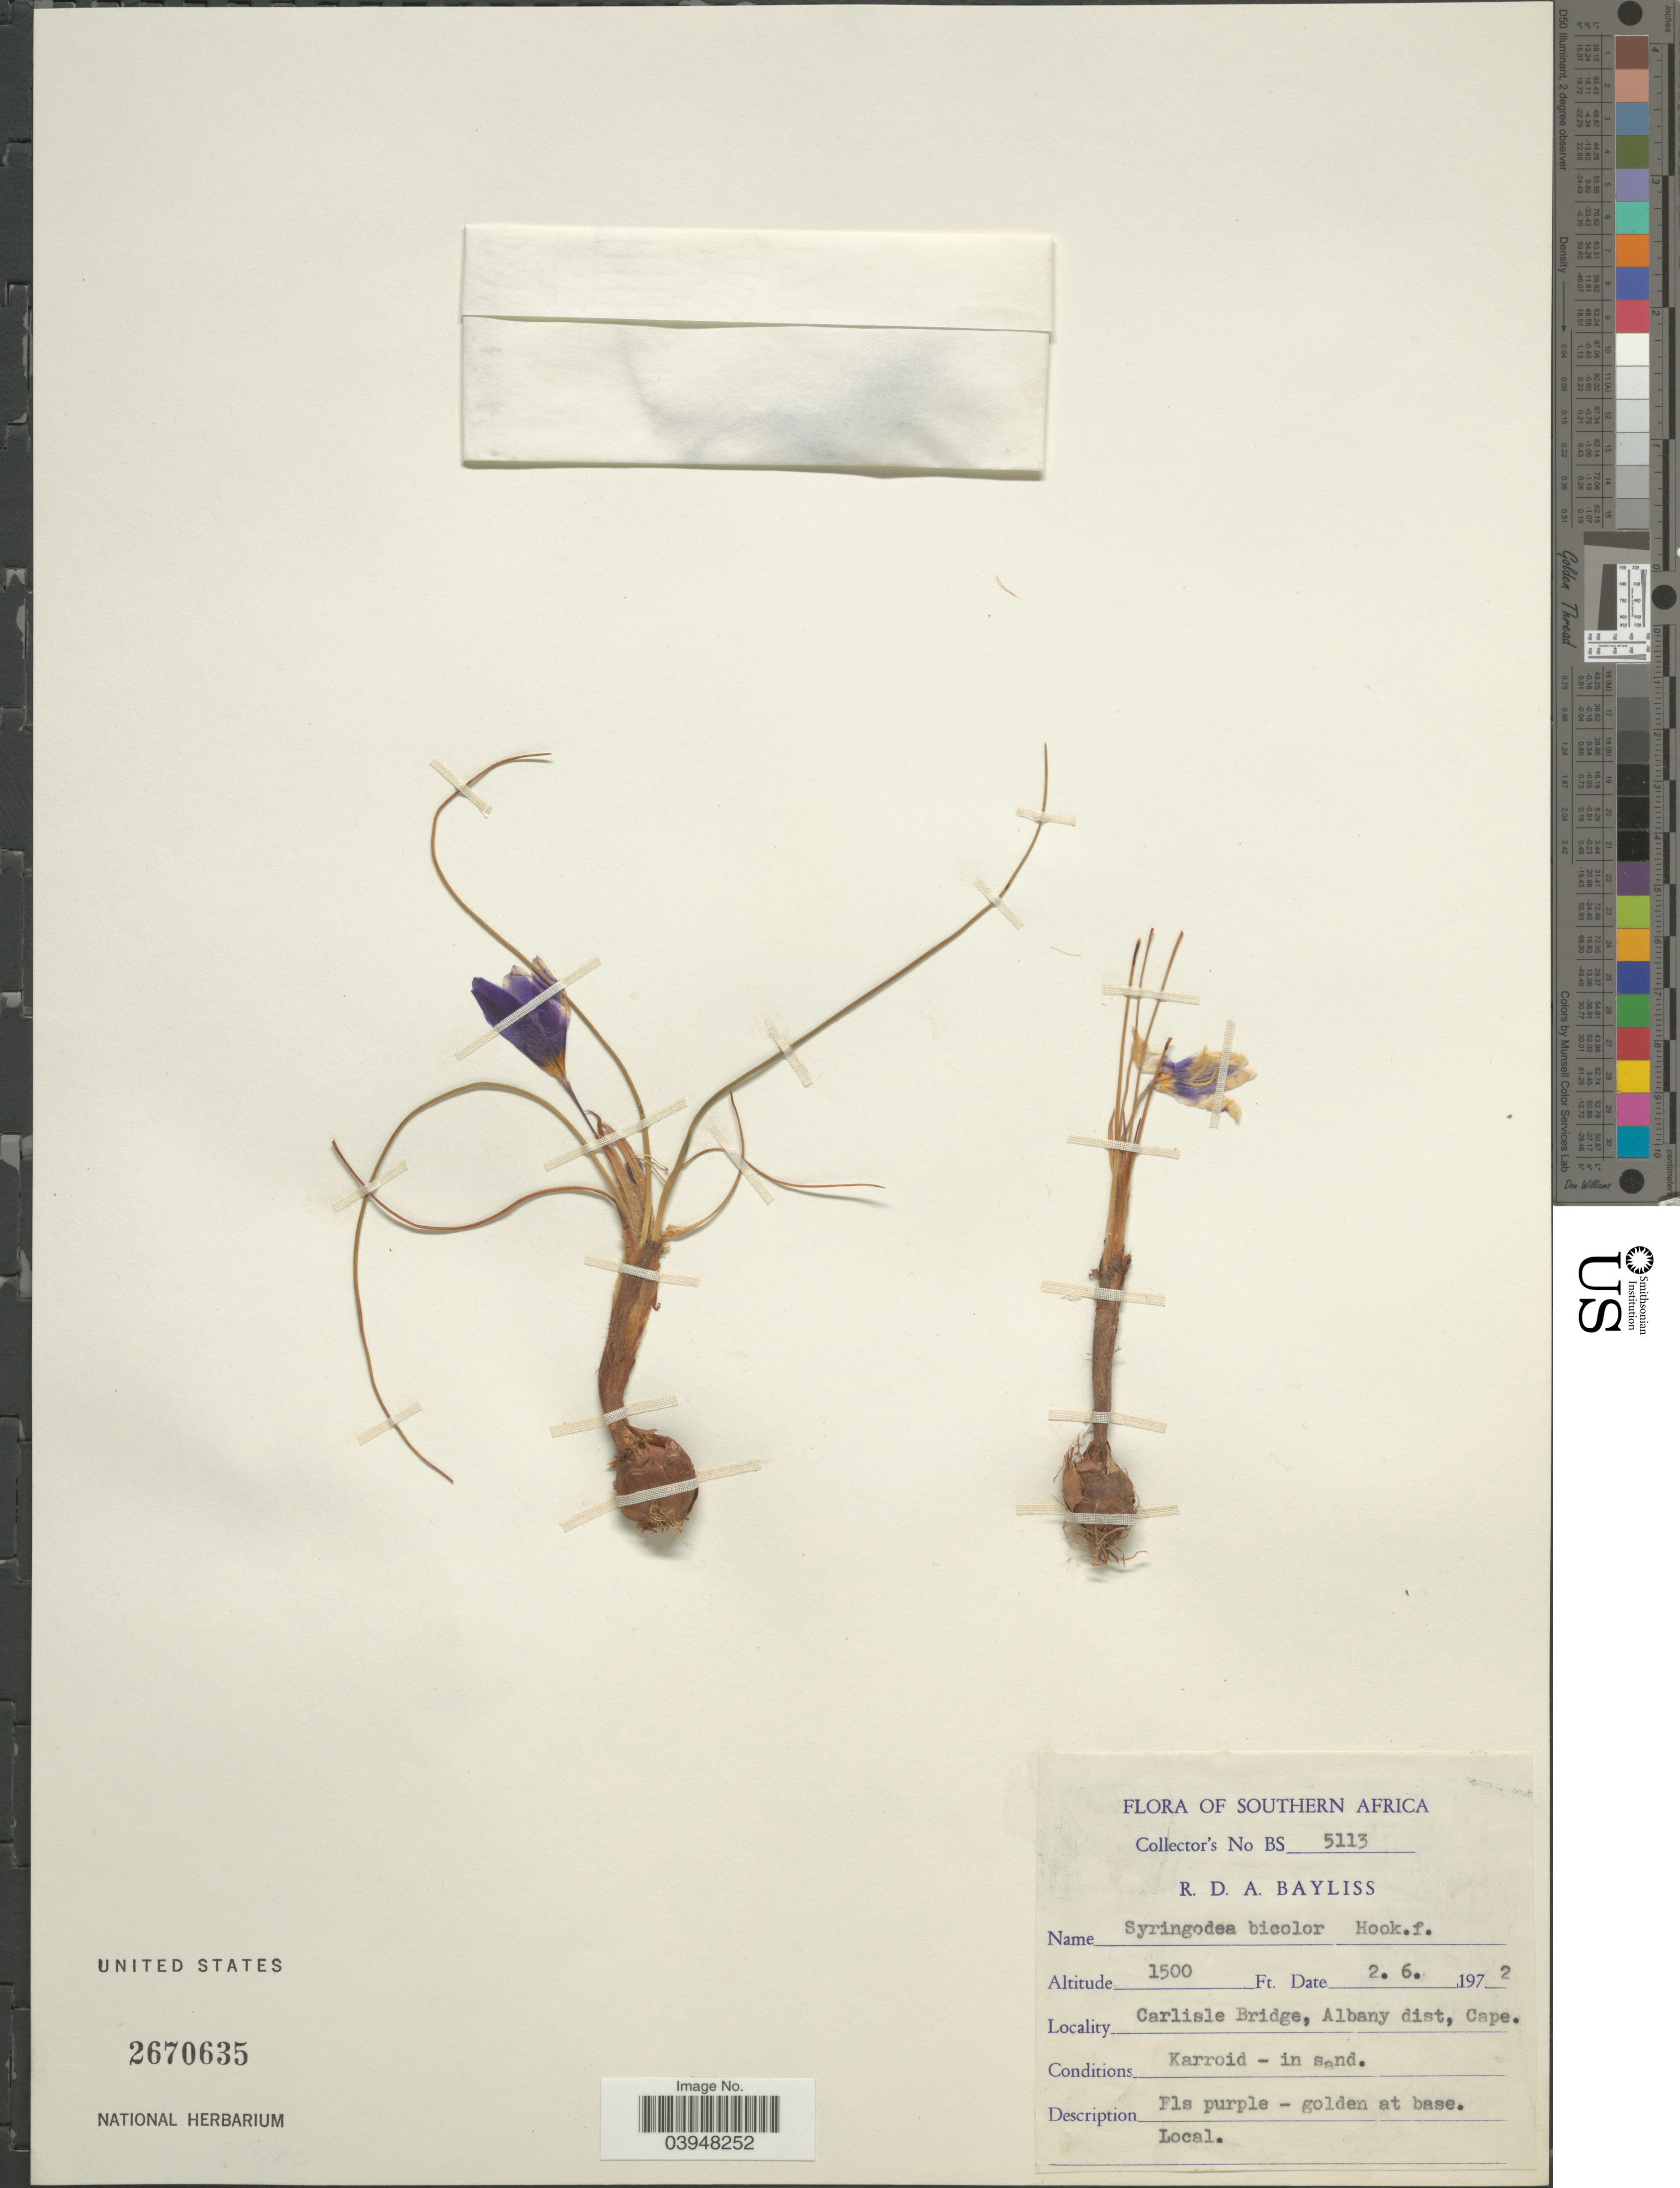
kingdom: Plantae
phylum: Tracheophyta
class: Liliopsida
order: Asparagales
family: Iridaceae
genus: Syringodea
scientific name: Syringodea bicolor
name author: Baker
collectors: R. Bayliss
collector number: BS5113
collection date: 1972-06-02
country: South Africa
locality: Southern Africa. Carlisle Bridge, Albany dist, Cape.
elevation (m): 457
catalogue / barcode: US 2670635